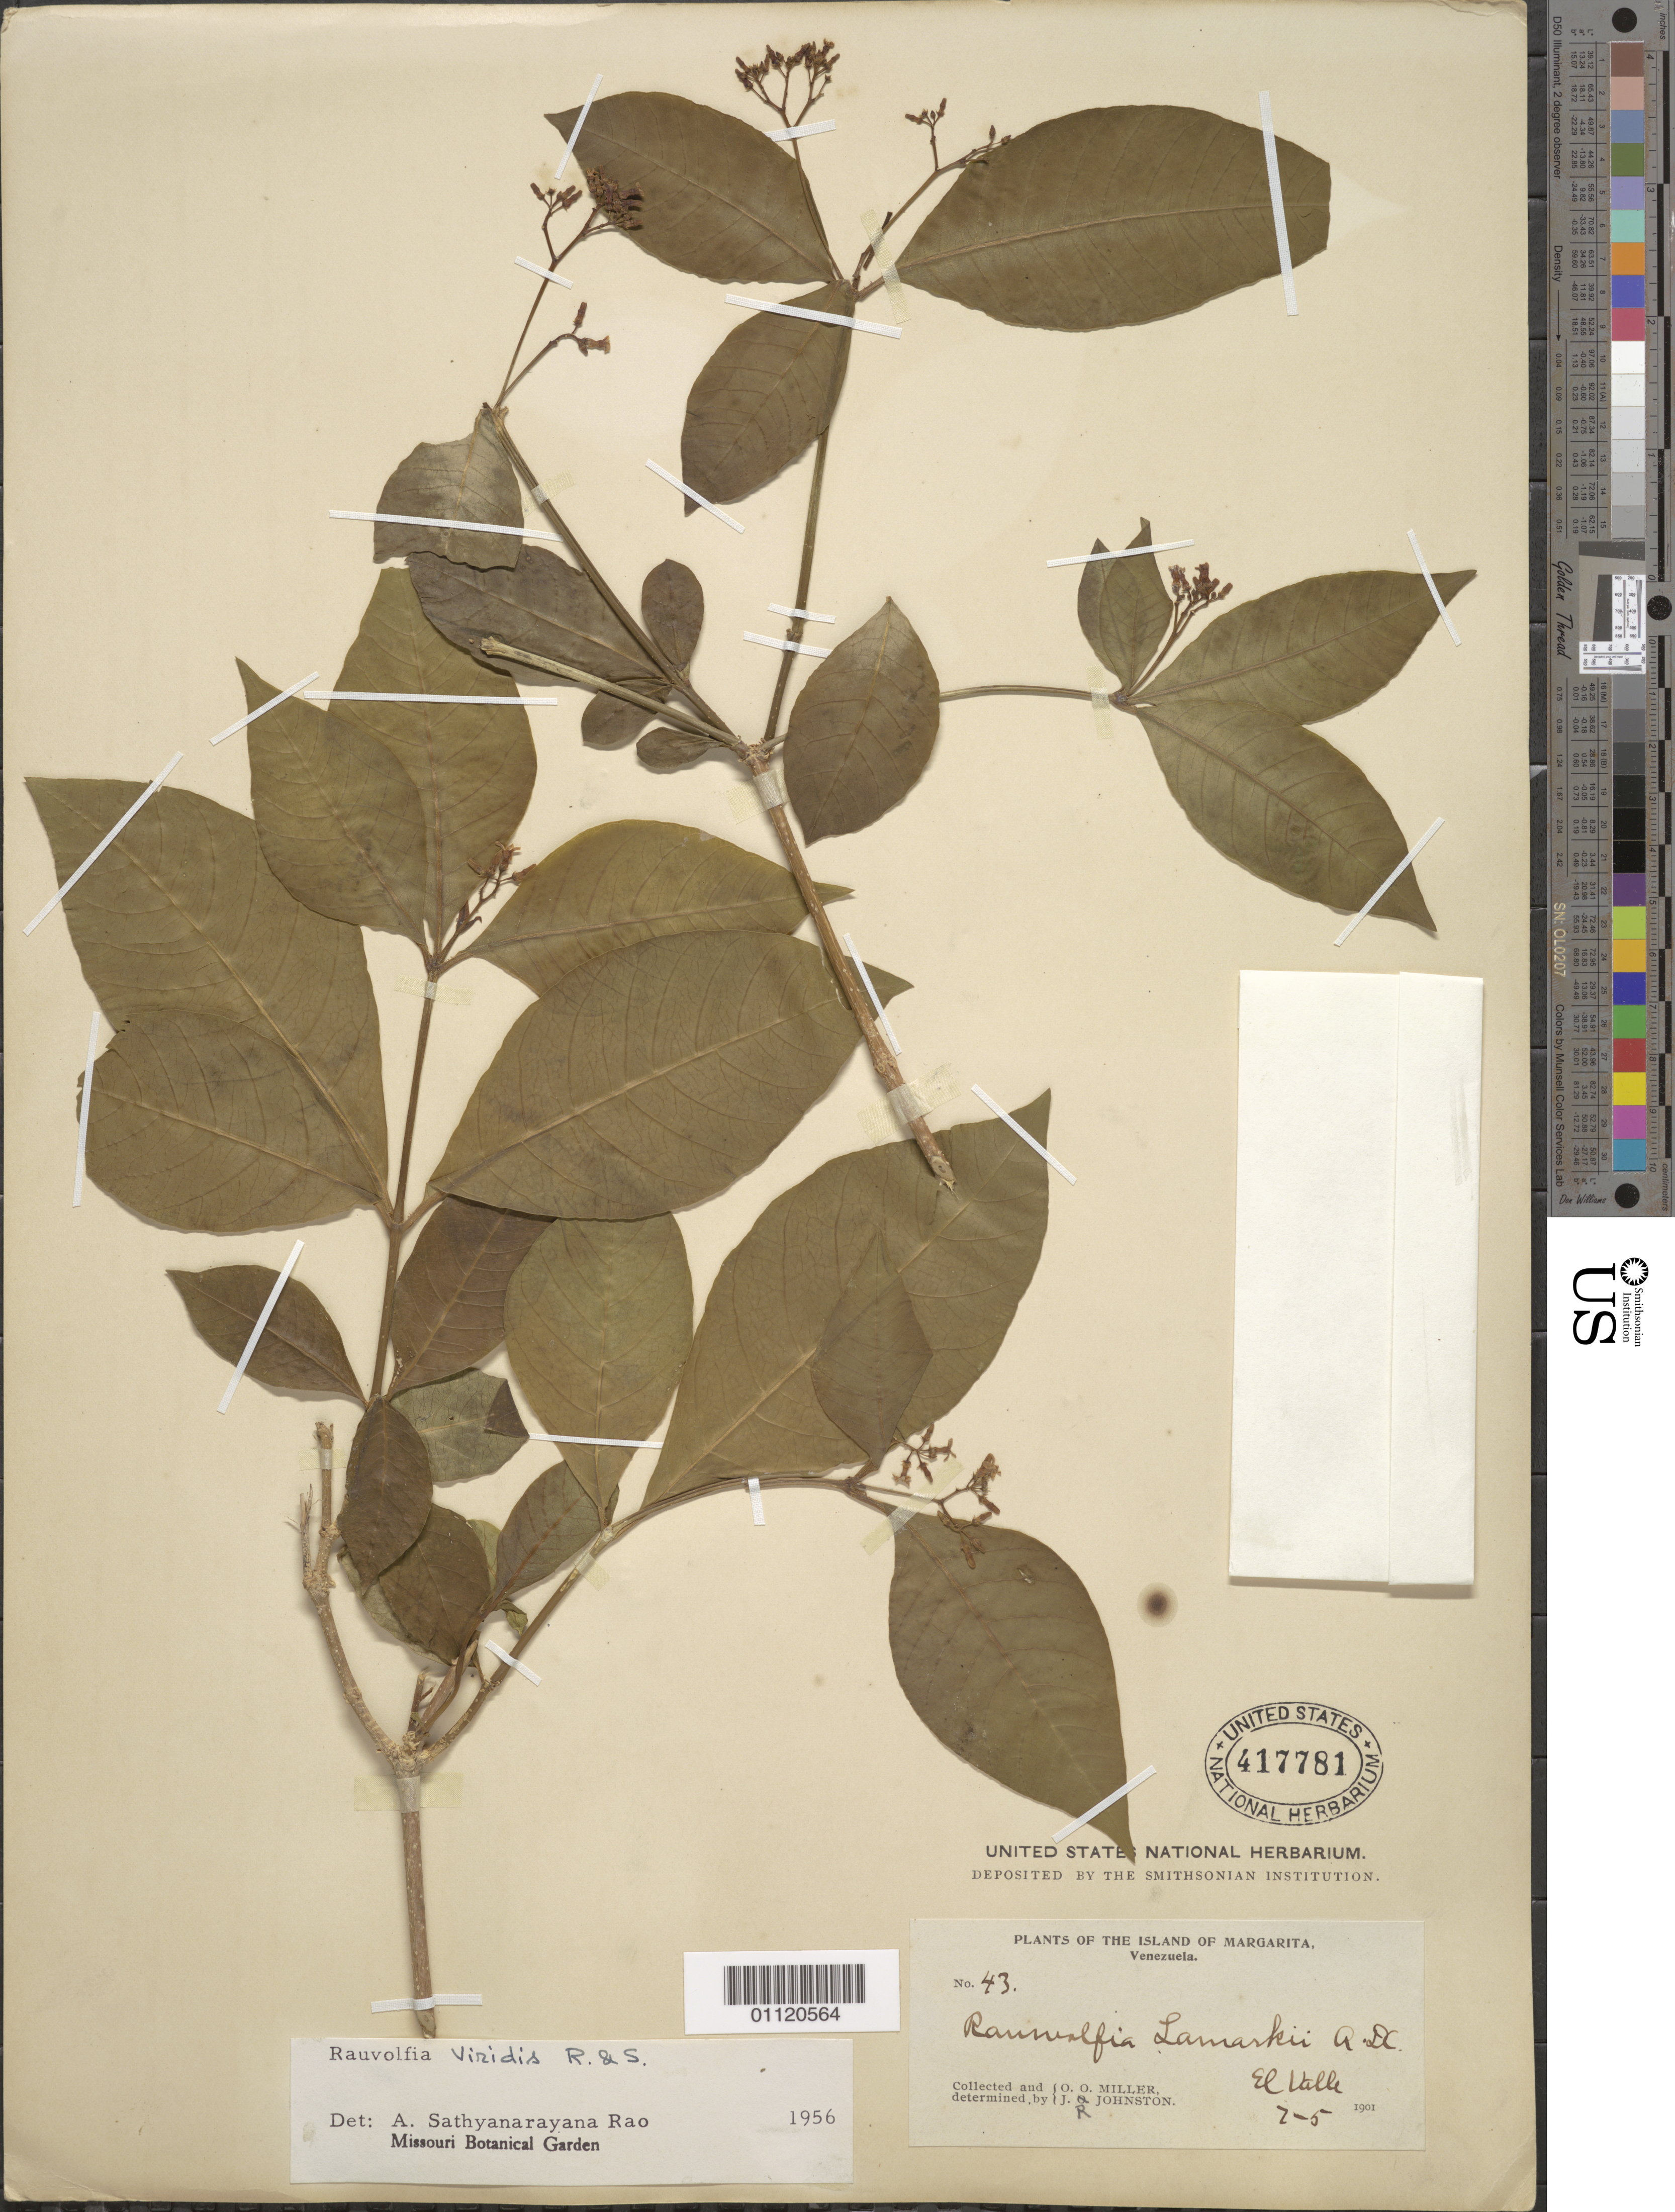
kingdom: Plantae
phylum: Tracheophyta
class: Magnoliopsida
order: Gentianales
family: Apocynaceae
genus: Rauvolfia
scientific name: Rauvolfia viridis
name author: Willd. ex Roem. & Schult.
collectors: O. O. Miller & J. Johnston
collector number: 43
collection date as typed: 07 May 1901 to 05 Jul 1901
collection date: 1901-05-07/1901-07-05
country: Venezuela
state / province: Nueva Esparta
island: Margarita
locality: El Valle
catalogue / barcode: US 417781